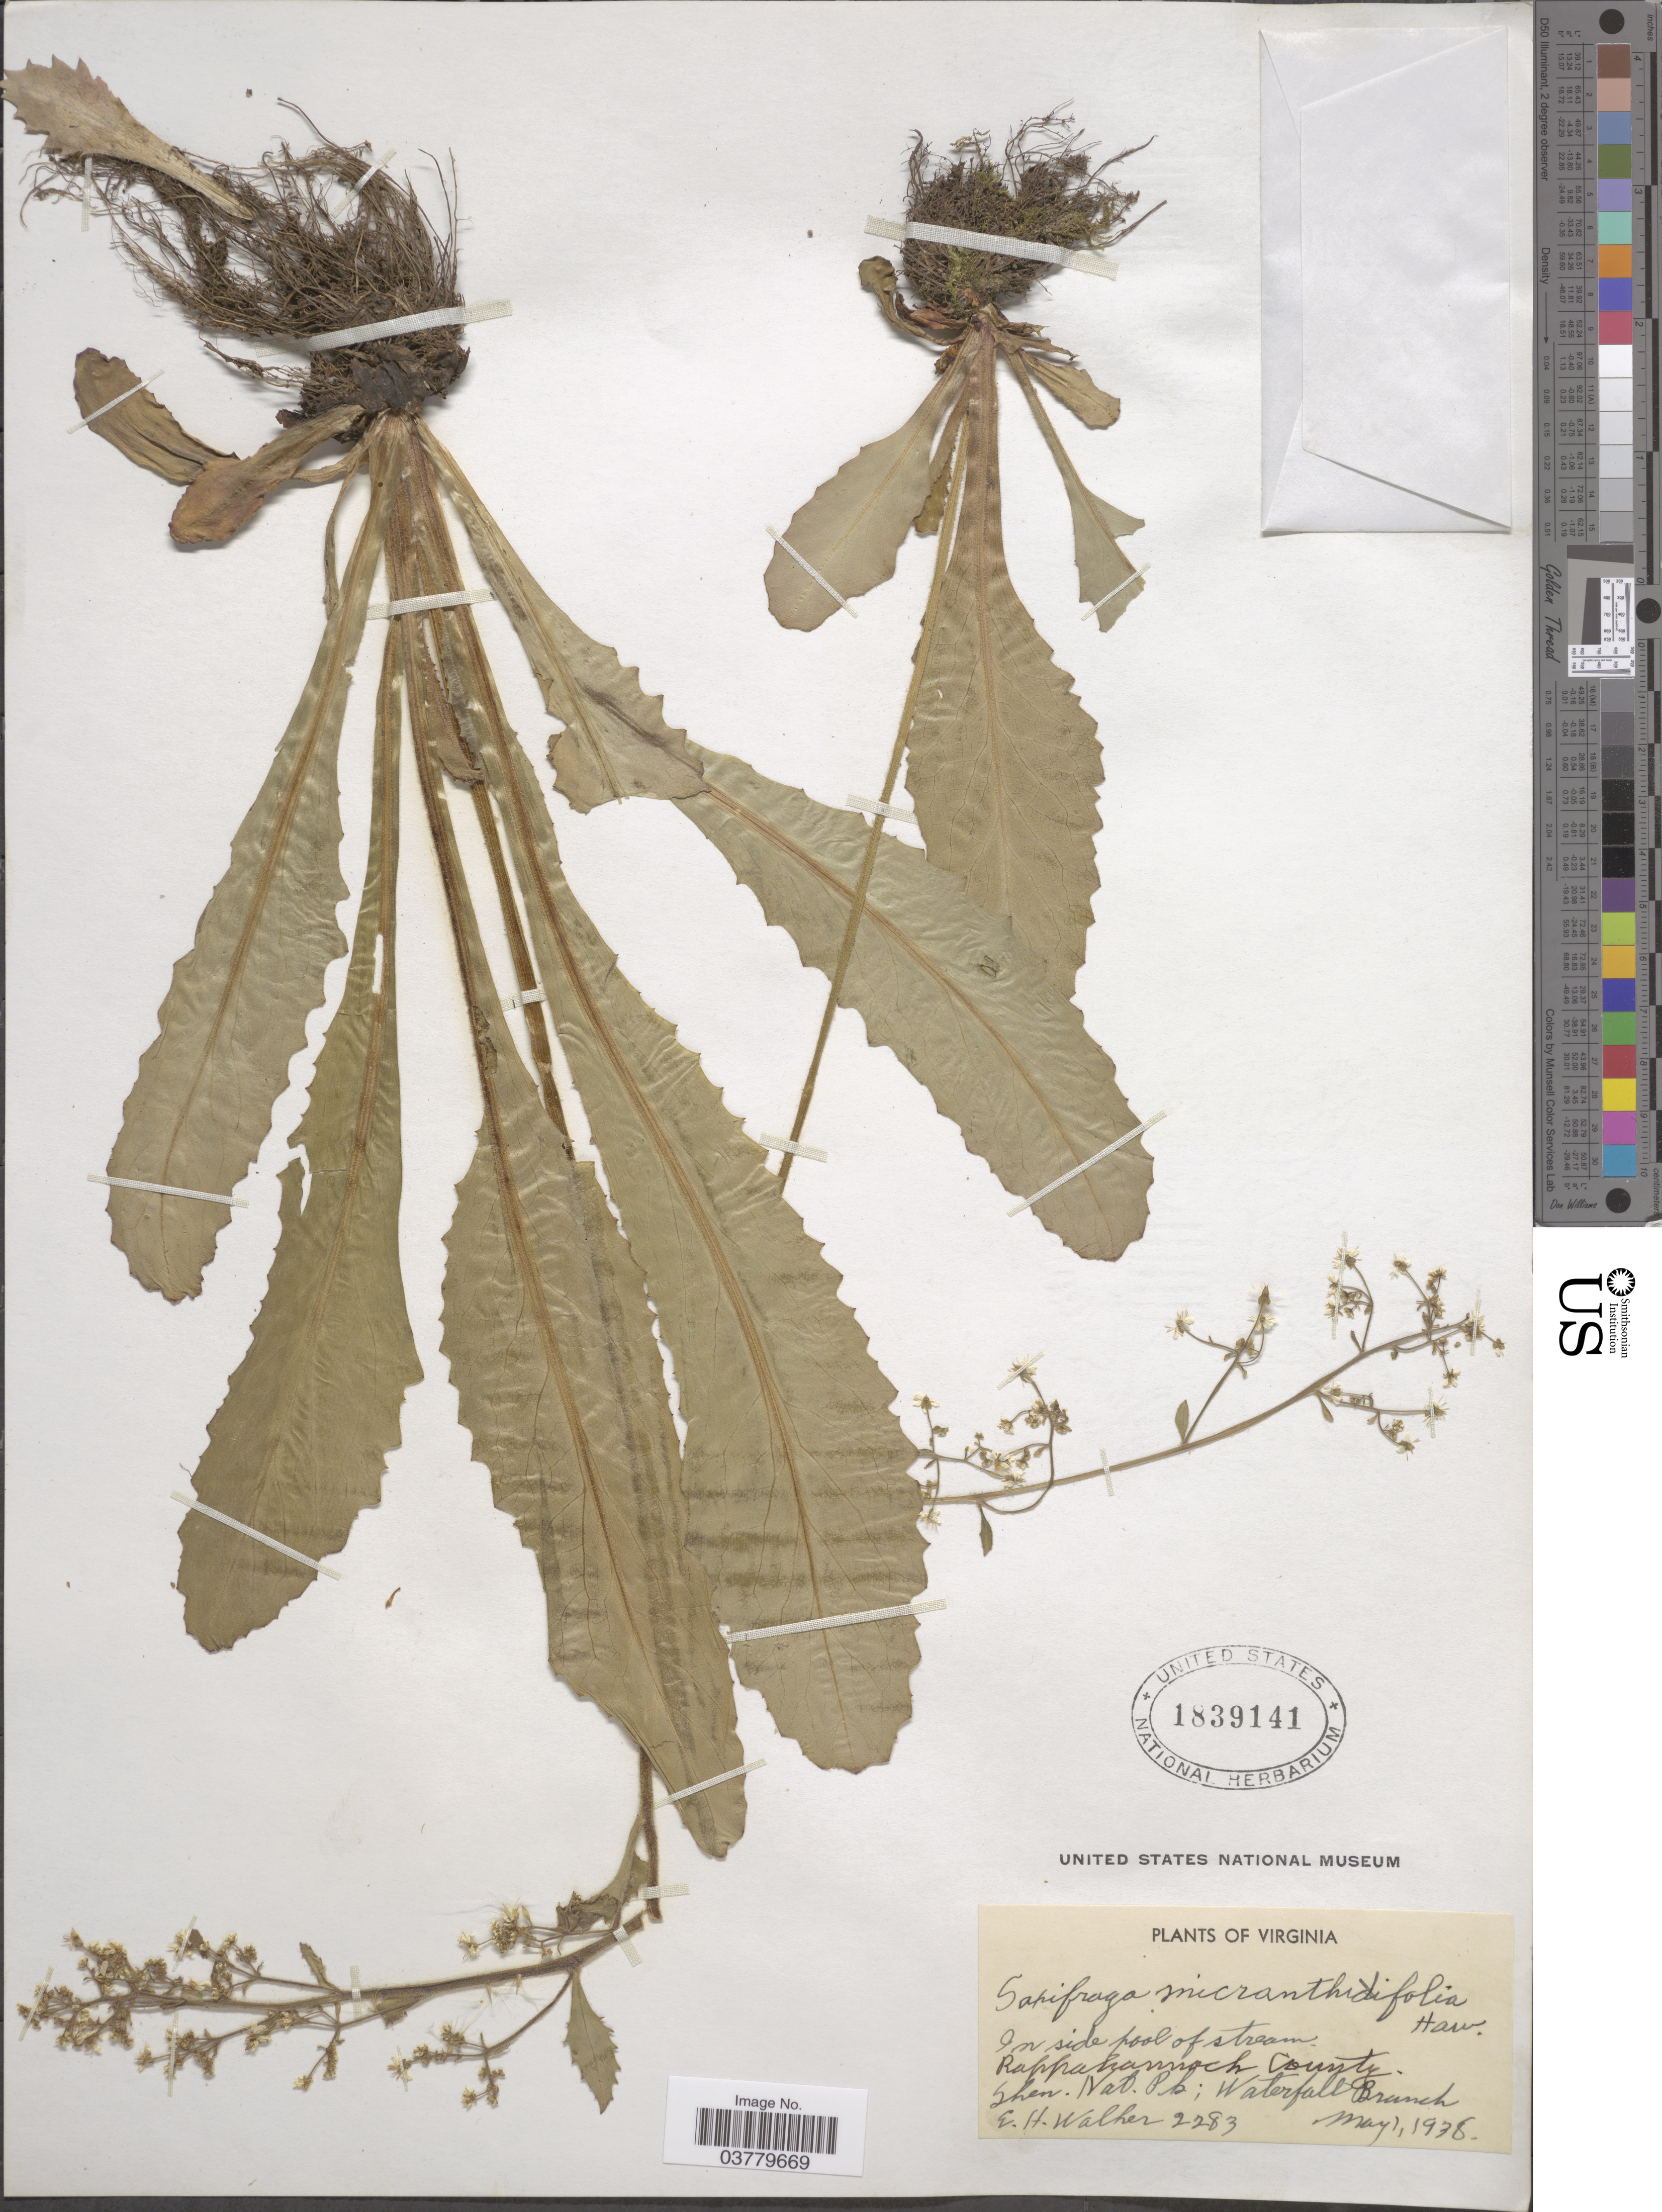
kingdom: Plantae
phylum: Tracheophyta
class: Magnoliopsida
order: Saxifragales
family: Saxifragaceae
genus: Micranthes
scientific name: Micranthes micranthidifolia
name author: (Haw.) Small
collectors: E. H. Walker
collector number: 2283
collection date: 1936-05-01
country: United States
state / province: Virginia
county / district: Rappahannock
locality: Shen. Nat. Pk; Waterfall Branch.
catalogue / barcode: US 1839141